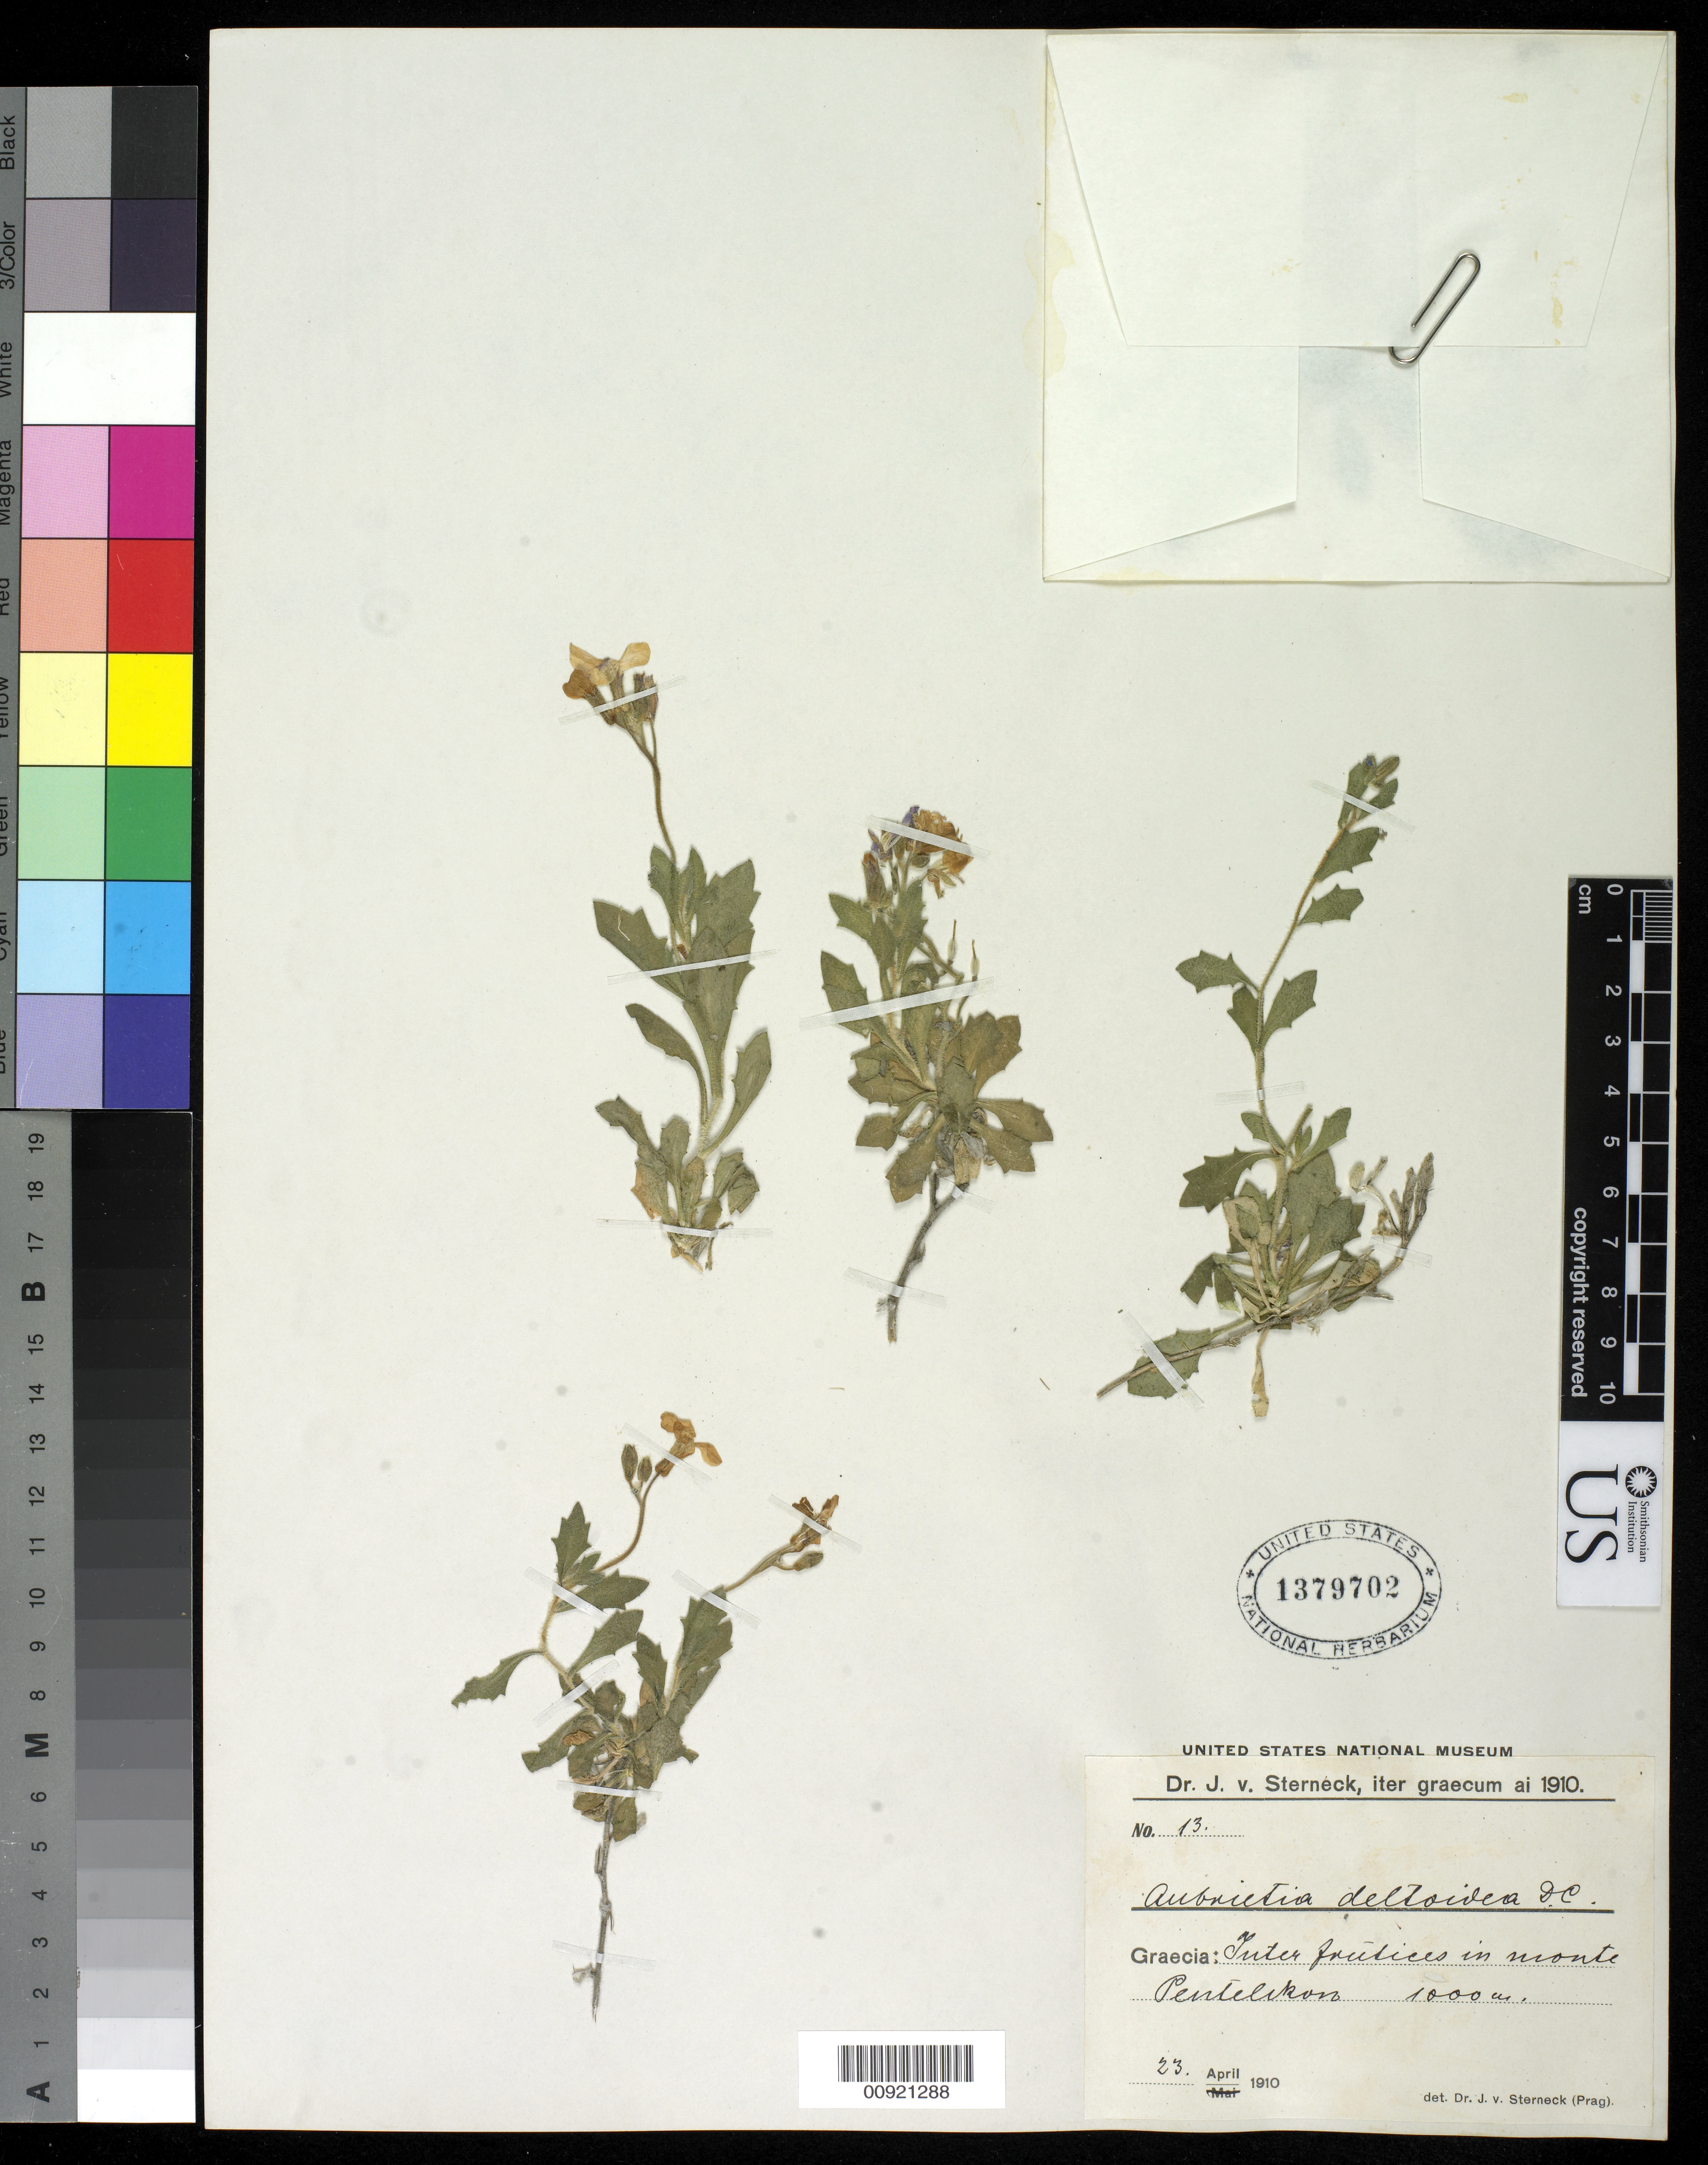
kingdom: Plantae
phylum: Tracheophyta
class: Magnoliopsida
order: Brassicales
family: Brassicaceae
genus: Aubrieta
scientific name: Aubrieta deltoidea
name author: (L.) DC.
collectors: J. von Sterneck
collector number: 13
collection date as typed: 23 Apr 1910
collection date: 1910-04-23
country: Greece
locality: Inter [Prci]dices in monte Pentelekon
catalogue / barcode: US 1379702